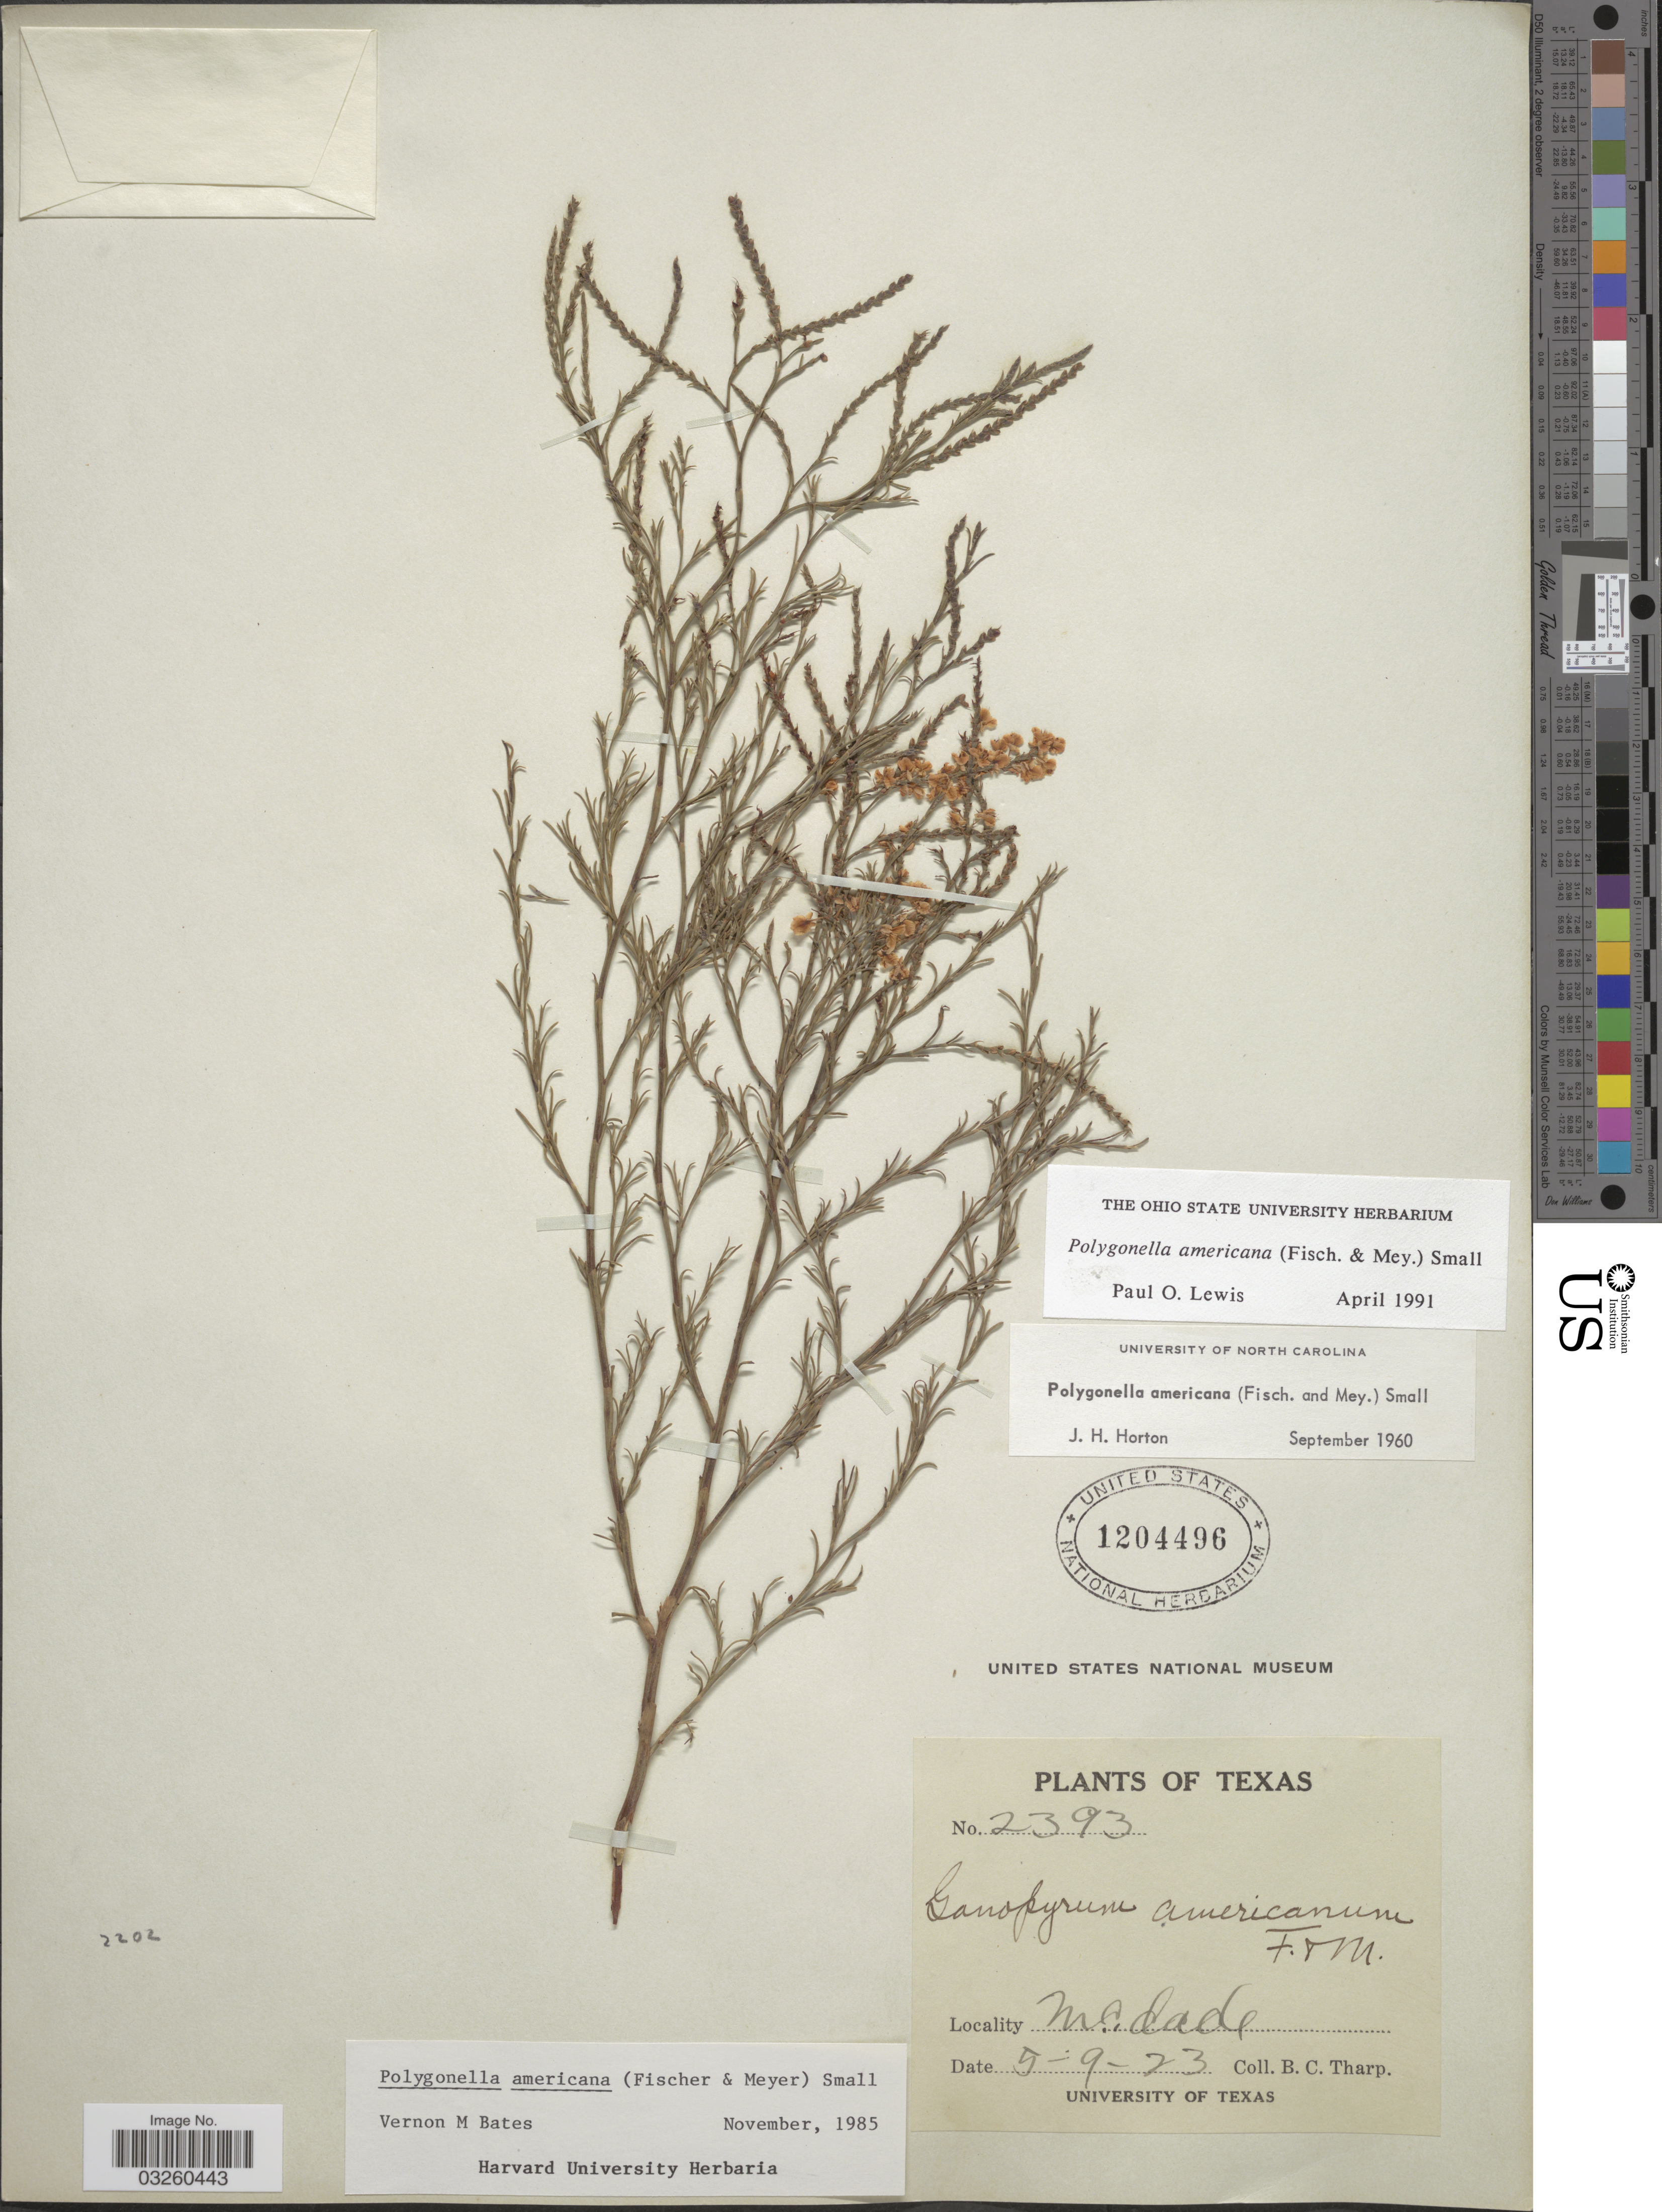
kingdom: Plantae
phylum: Tracheophyta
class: Magnoliopsida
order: Caryophyllales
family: Polygonaceae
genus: Polygonella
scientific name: Polygonella americana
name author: (Fisch. & C.A. Mey.) Small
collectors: B. C. Tharp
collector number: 2393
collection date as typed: Transcribed d/m/y: 9/5/23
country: United States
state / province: Texas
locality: Mc. dade.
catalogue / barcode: US 1204496